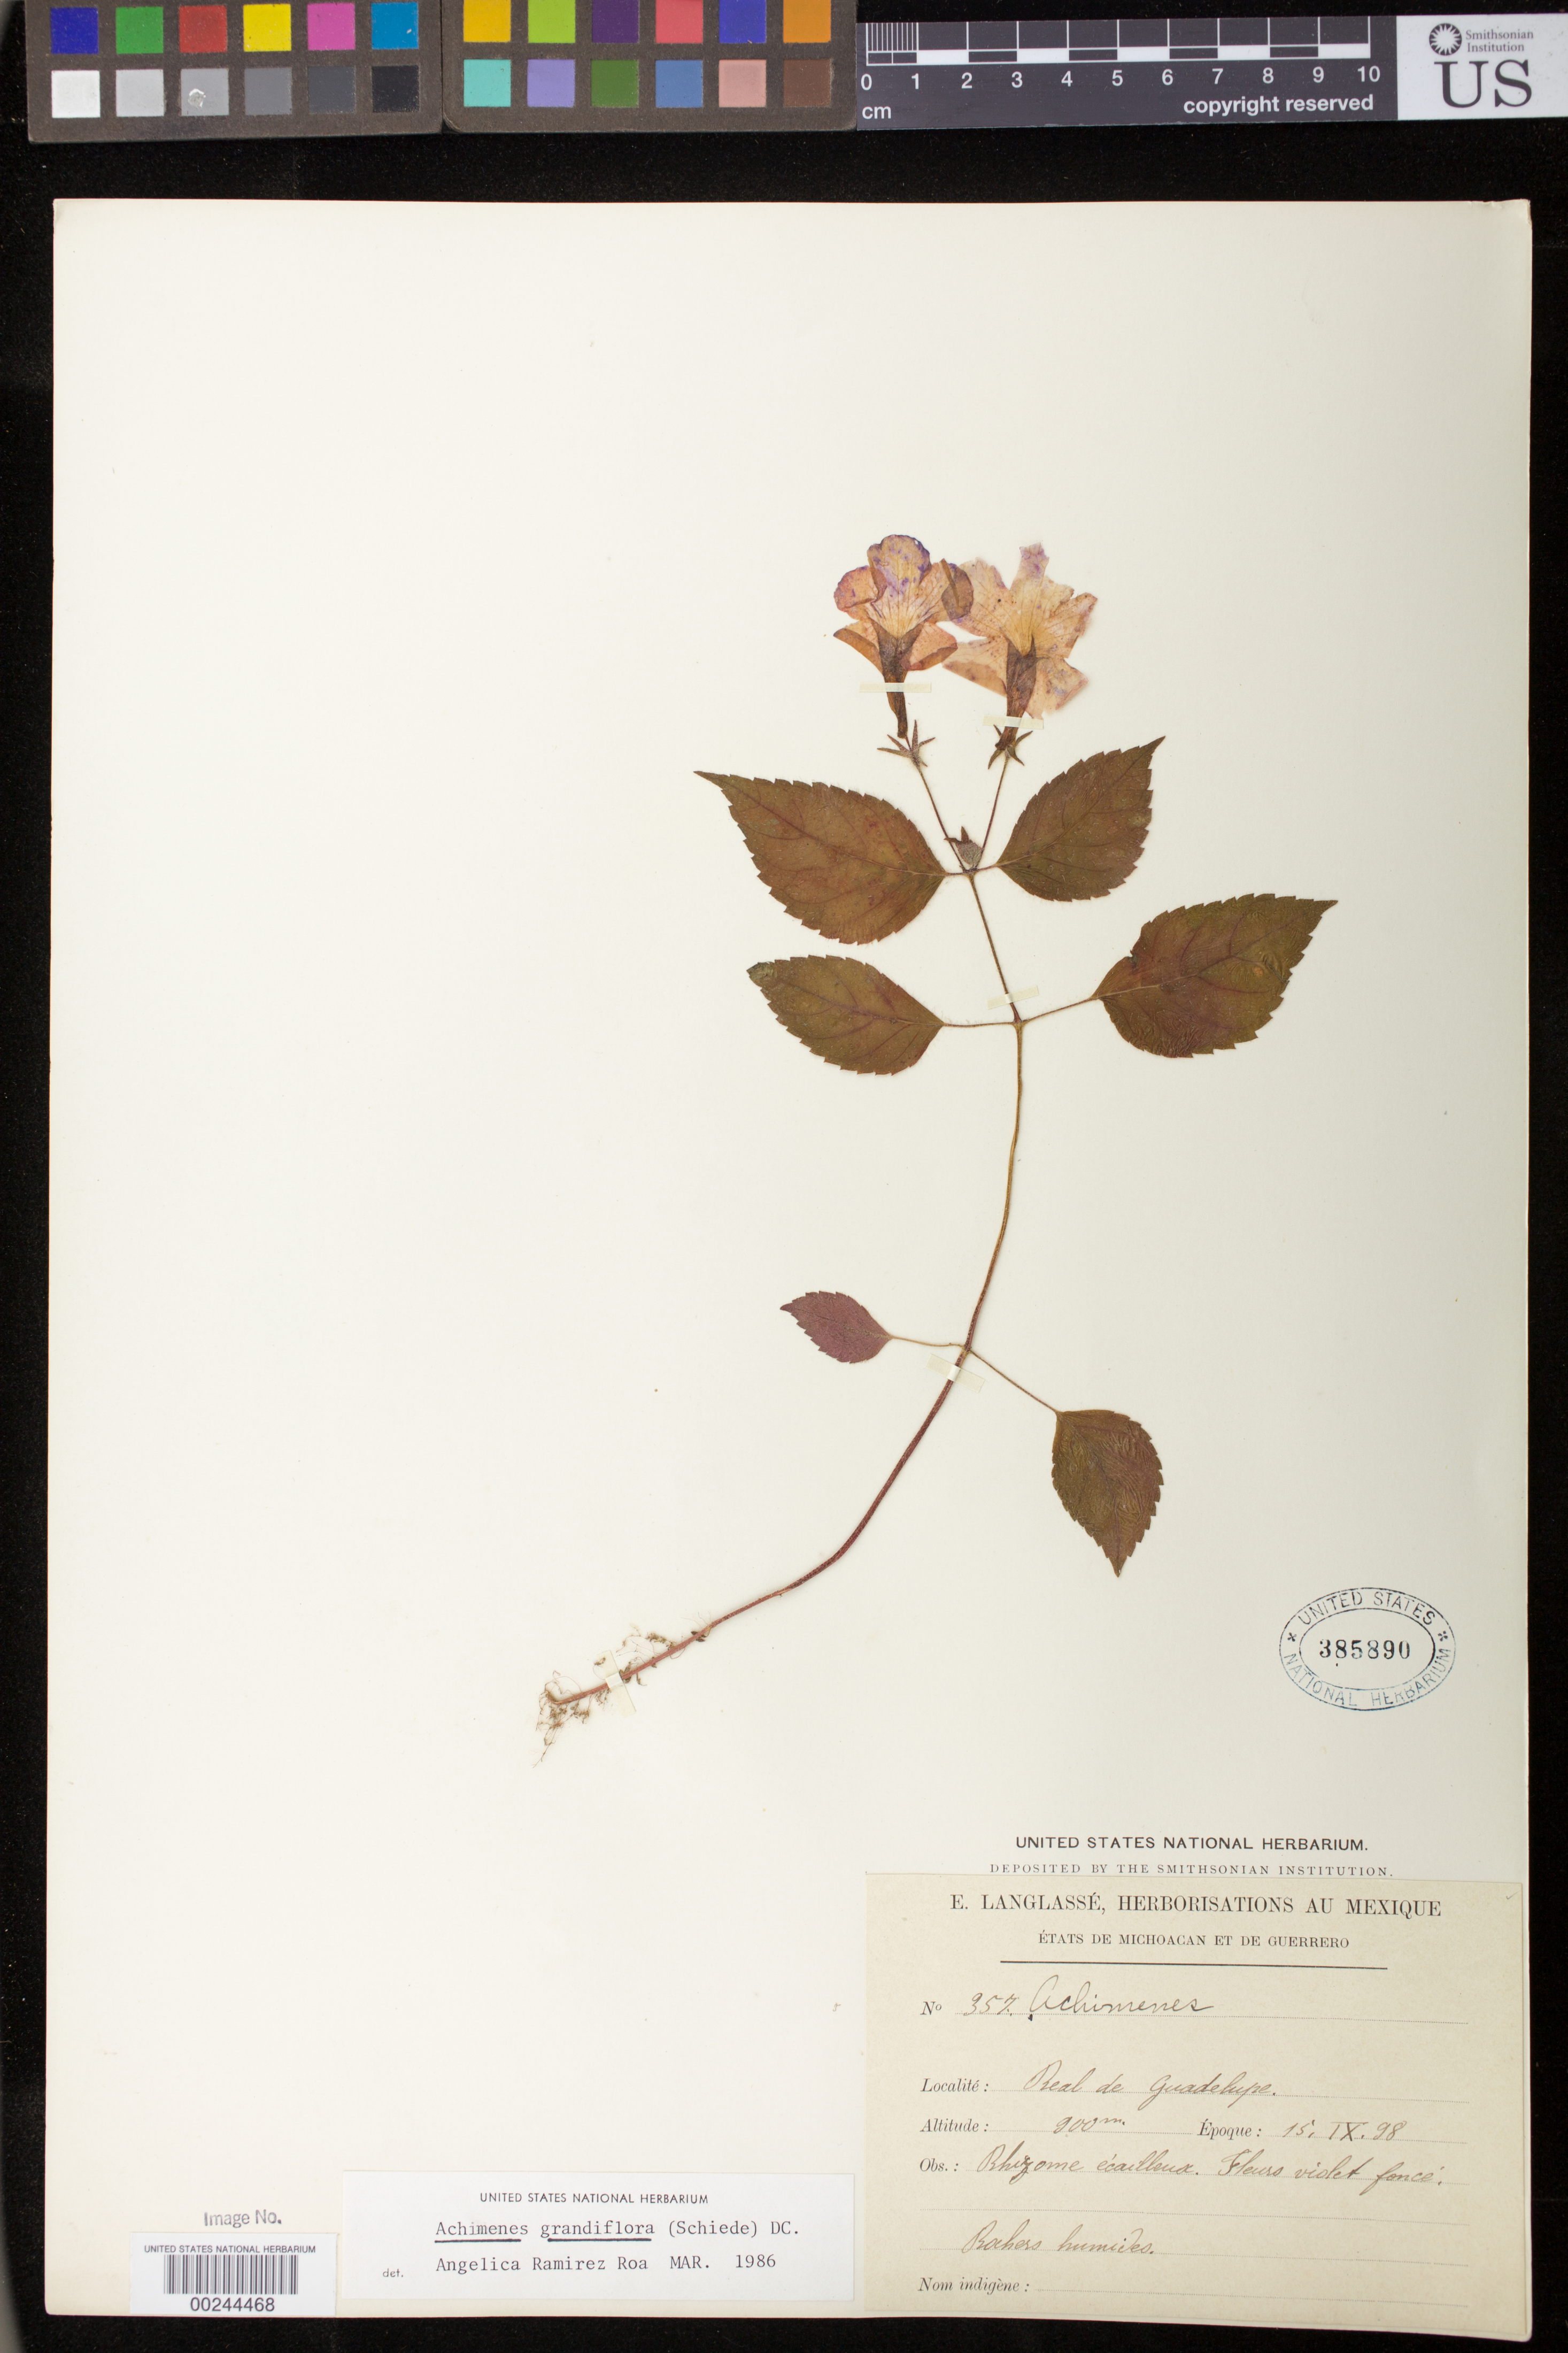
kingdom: Plantae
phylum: Tracheophyta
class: Magnoliopsida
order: Lamiales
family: Gesneriaceae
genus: Achimenes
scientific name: Achimenes grandiflora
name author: (Schiede) DC.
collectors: E. Langlassé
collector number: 357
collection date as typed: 15 Sep 1898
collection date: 1898-09-15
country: Mexico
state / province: Guerrero / Michoacán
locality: States of Michoacan and Guerrero, Real de Guadelupe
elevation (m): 200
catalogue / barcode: US 385890